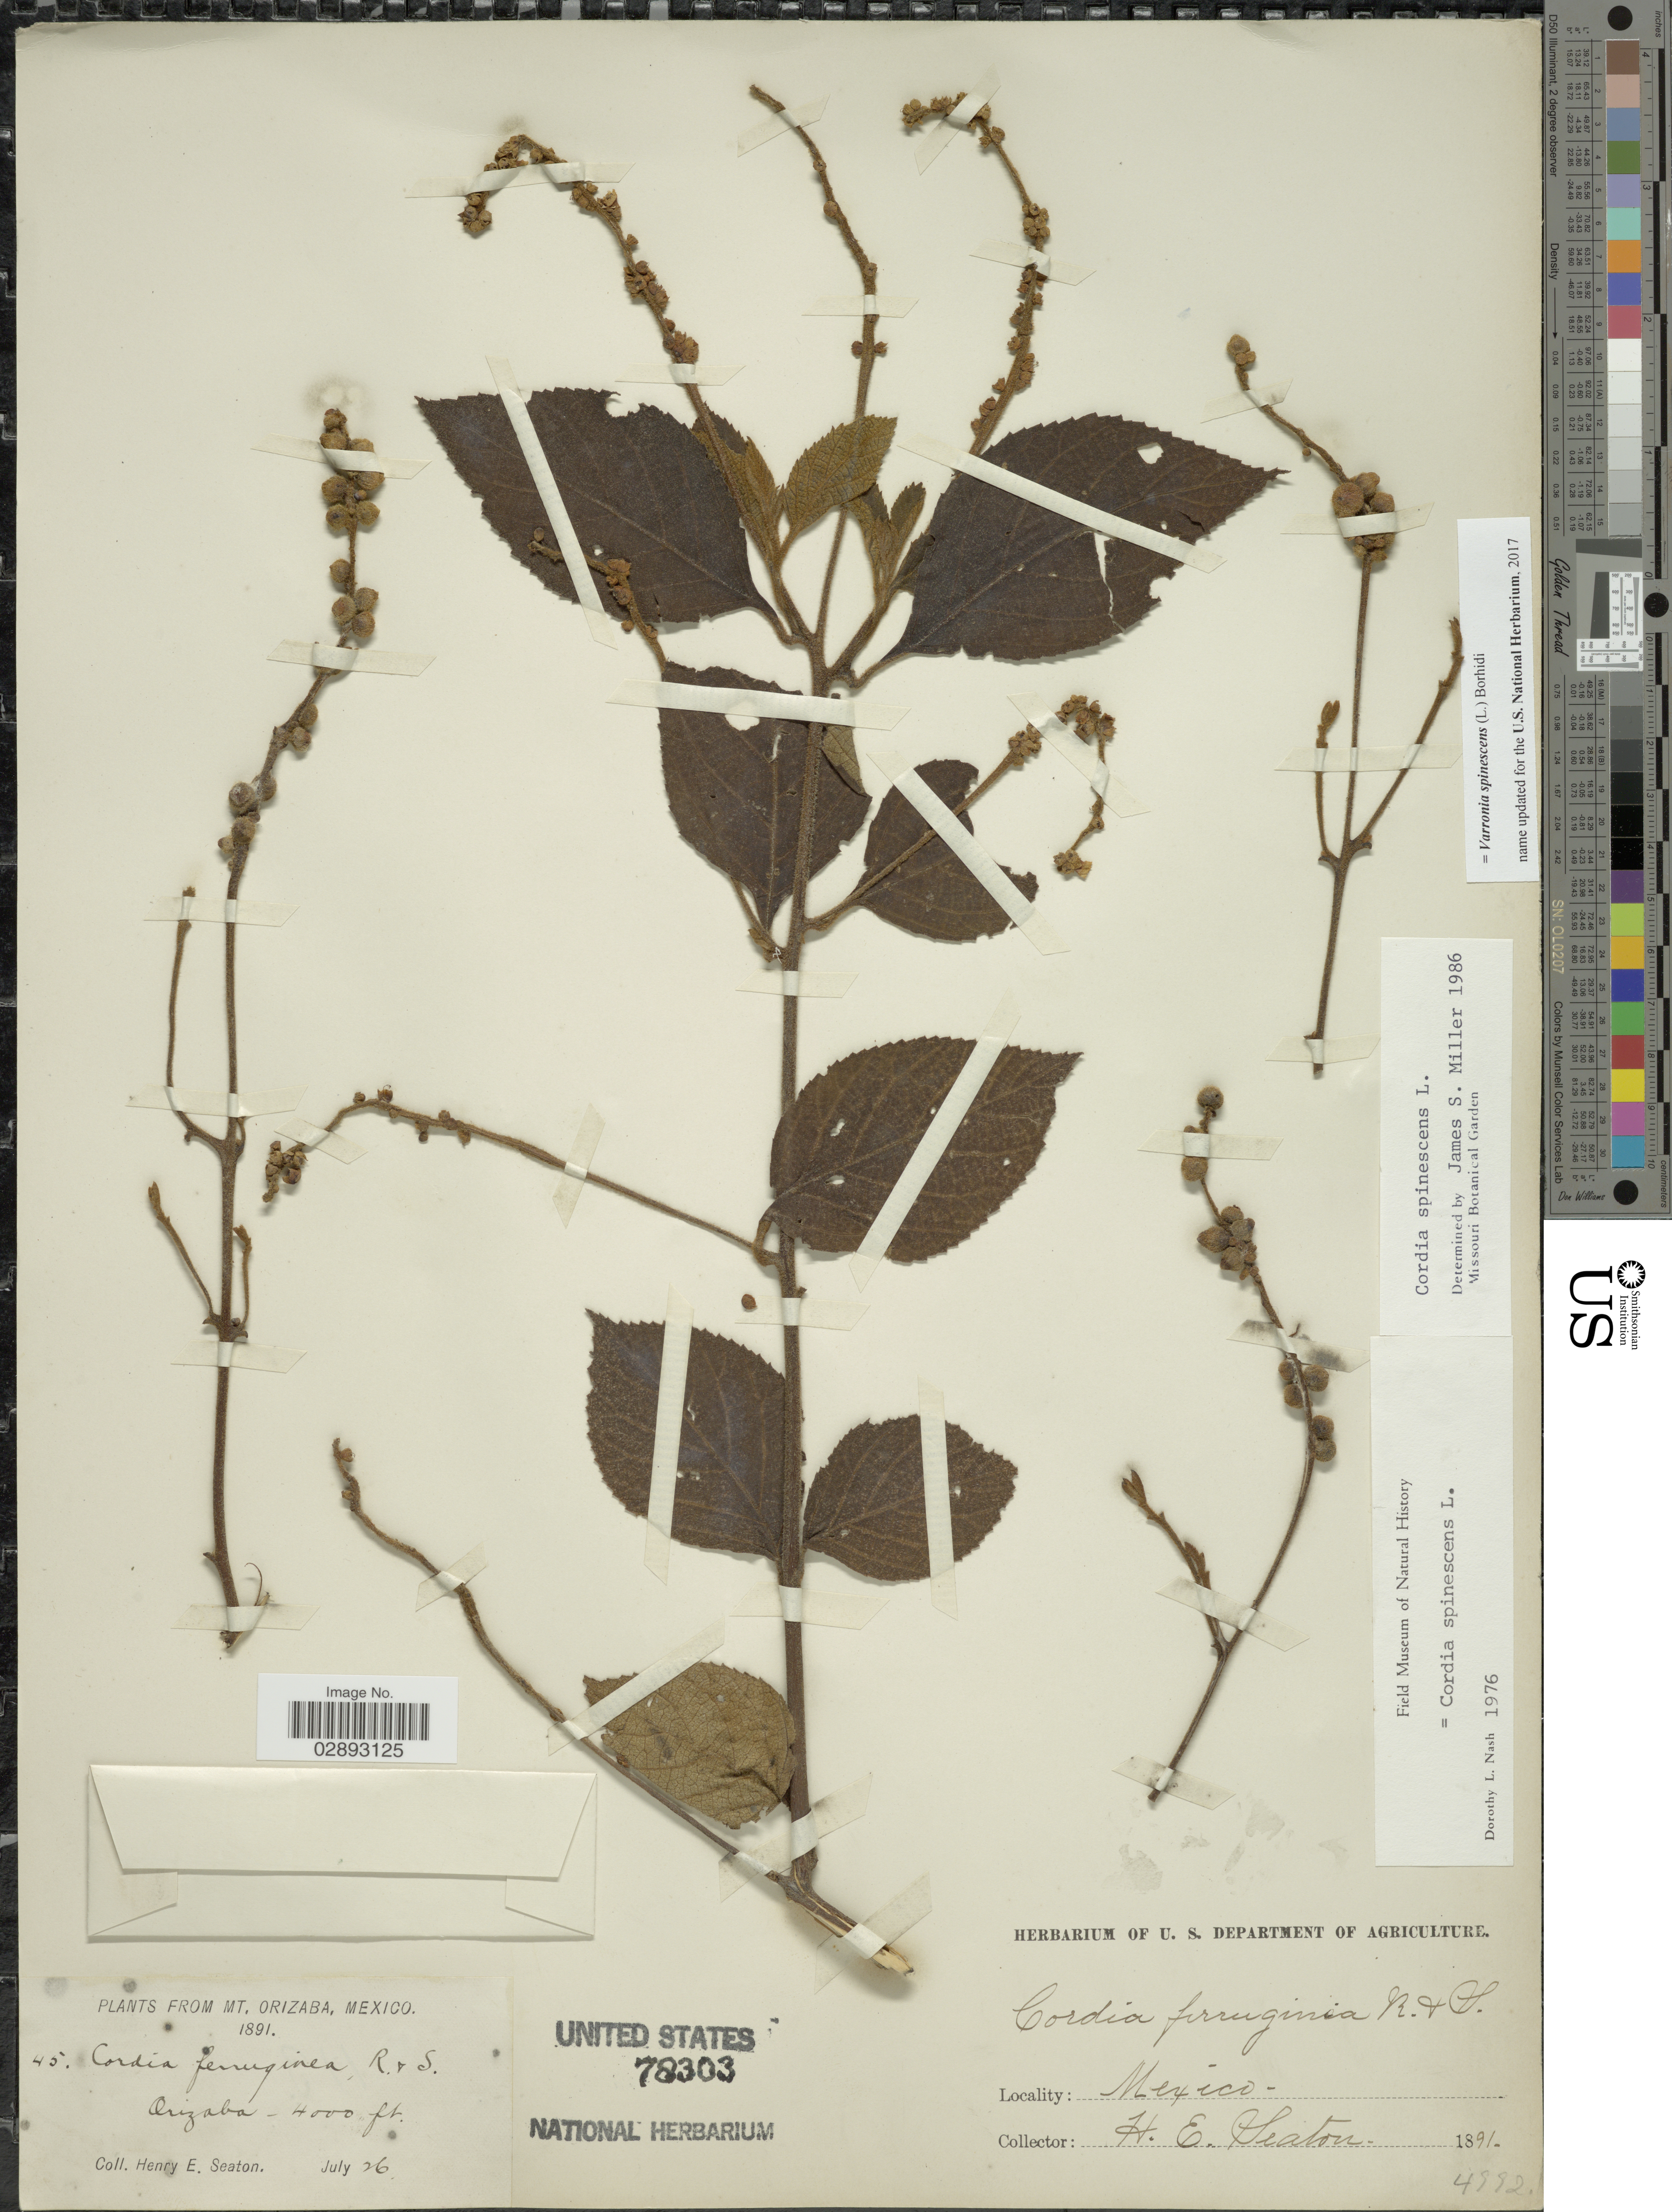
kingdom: Plantae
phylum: Tracheophyta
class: Magnoliopsida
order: Boraginales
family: Cordiaceae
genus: Varronia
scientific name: Varronia spinescens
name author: (L.) Borhidi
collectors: H. E. Seaton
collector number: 45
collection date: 1891-07-26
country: Mexico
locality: Mt. Orizaba, Orizaba.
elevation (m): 1219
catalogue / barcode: US 78303